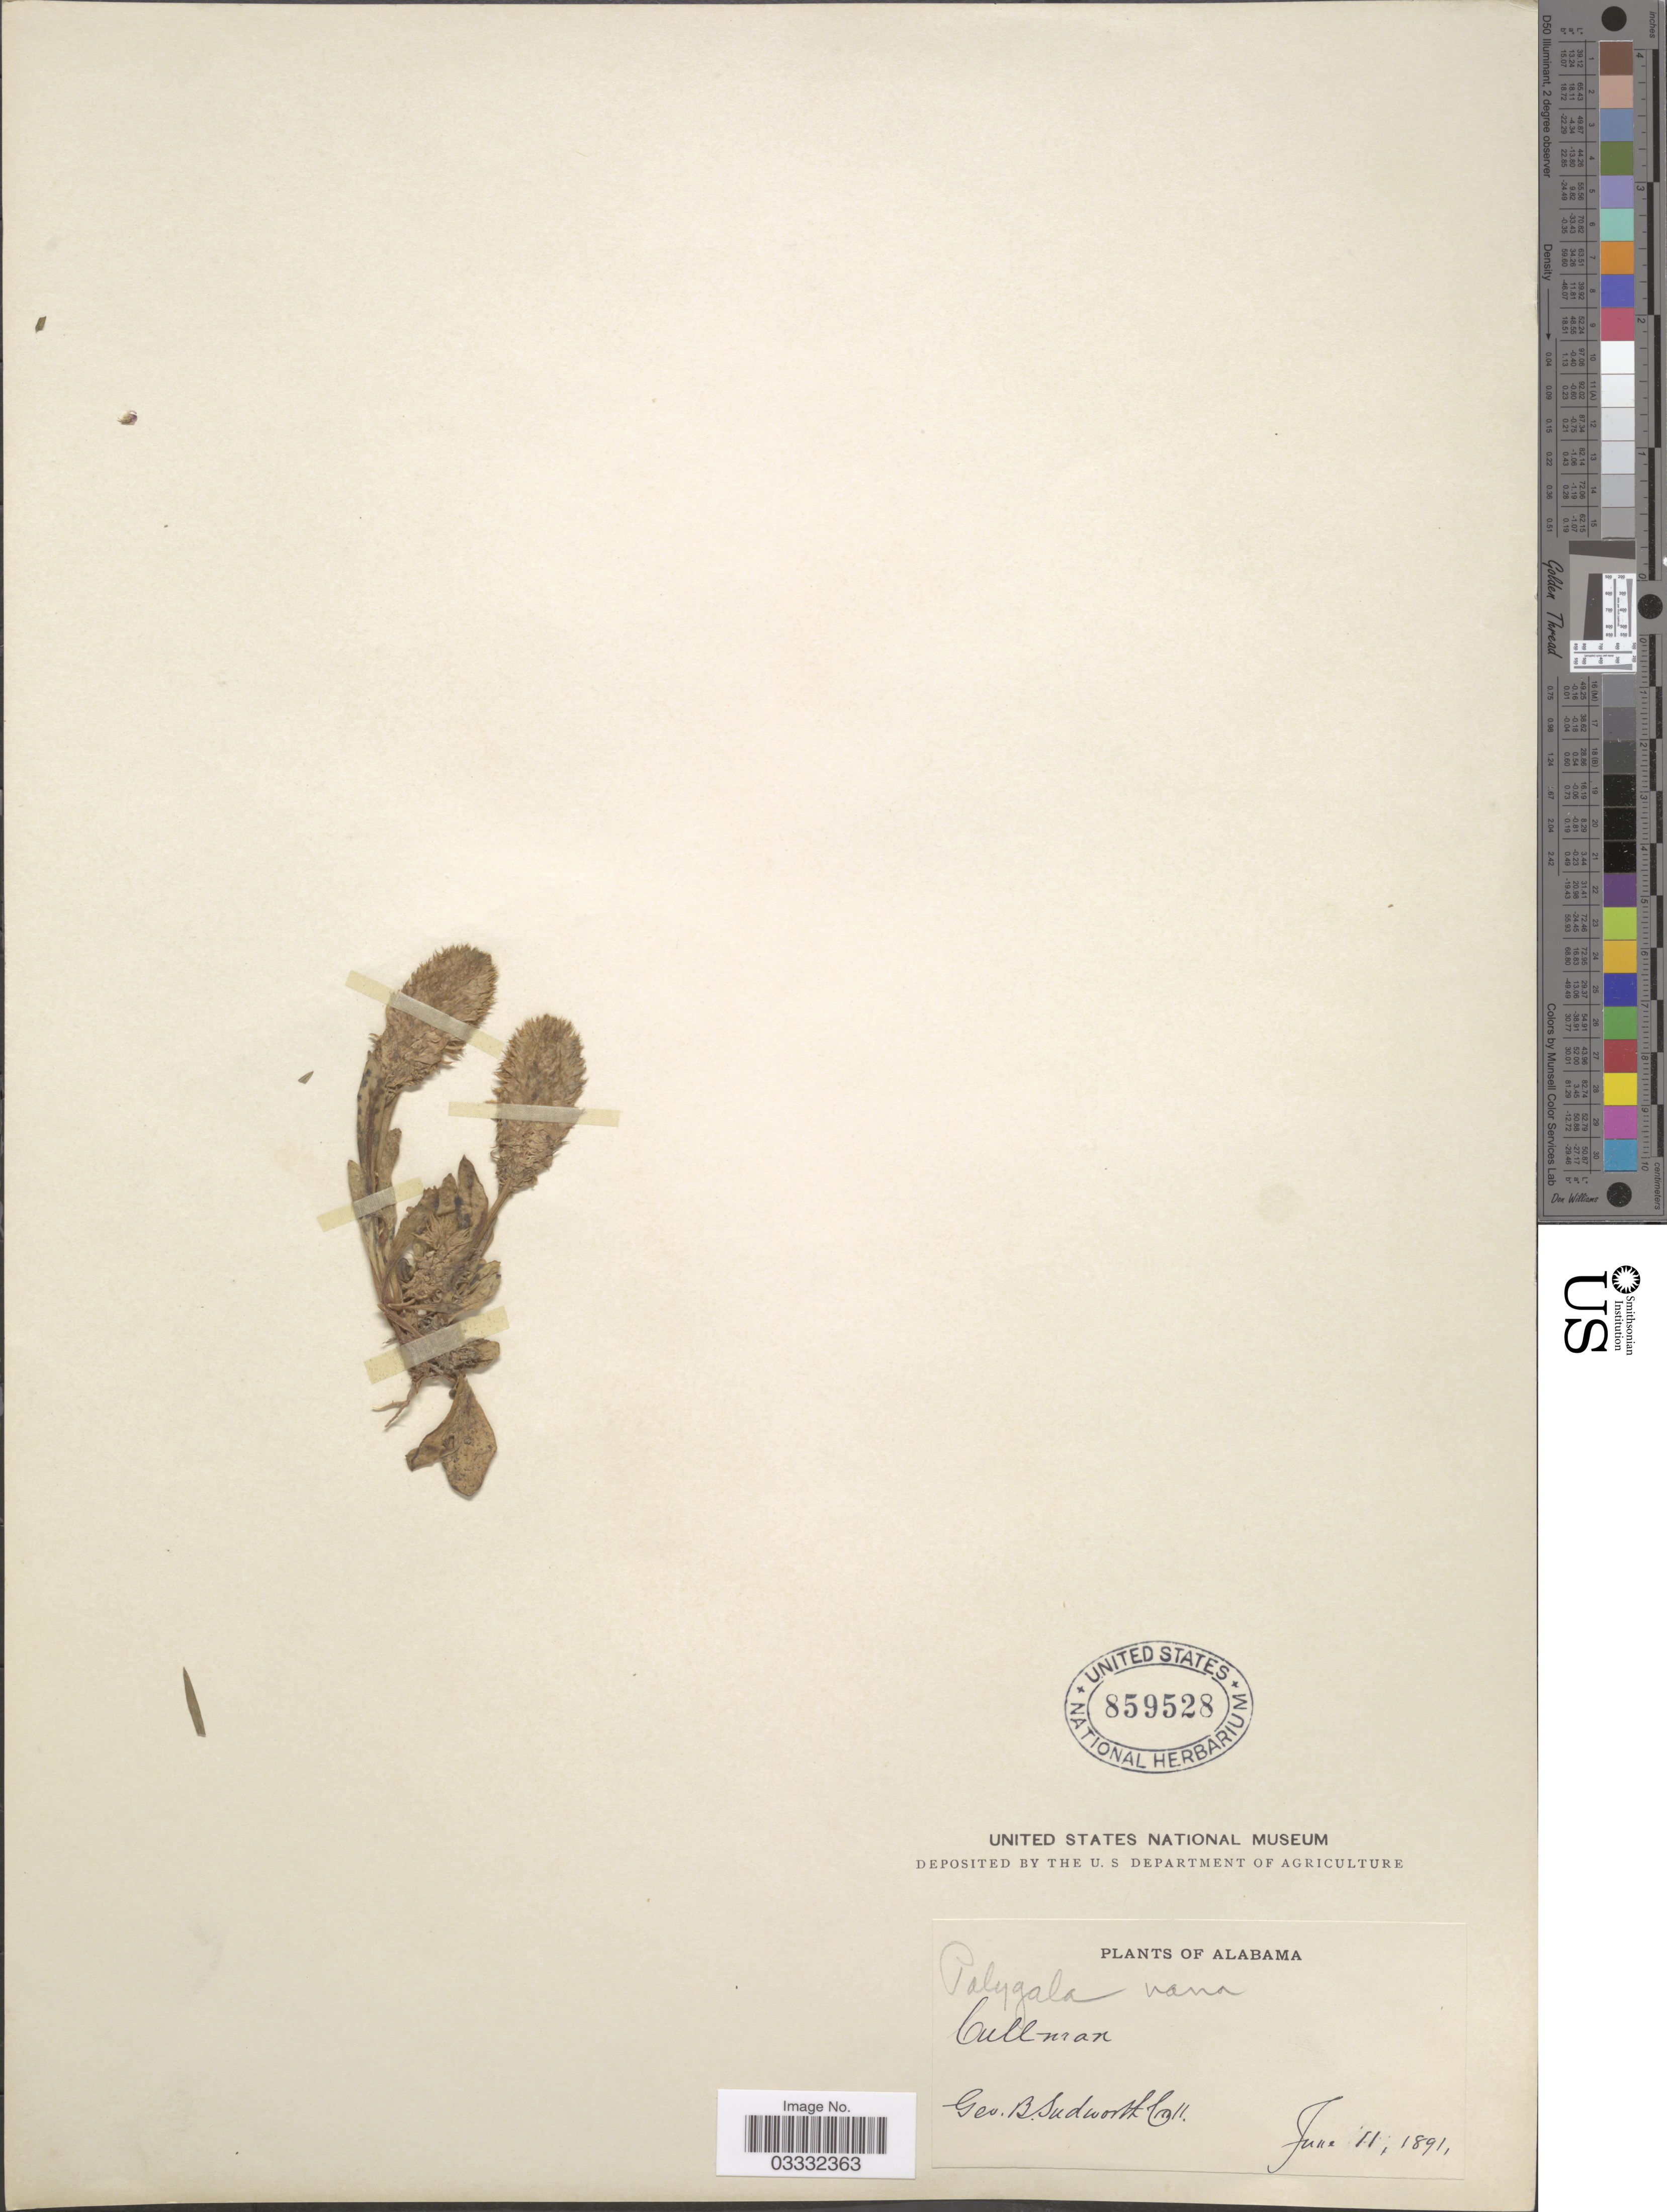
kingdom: Plantae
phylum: Tracheophyta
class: Magnoliopsida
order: Fabales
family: Polygalaceae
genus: Polygala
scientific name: Polygala nana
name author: (Michx.) DC.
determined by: Strong, Mark T., (BOT), Smithsonian Institution - National Museum of Natural History (UNITED STATES)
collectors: G. B. Sudworth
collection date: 1891-06-11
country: United States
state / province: Alabama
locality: Cullman.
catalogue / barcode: US 859528